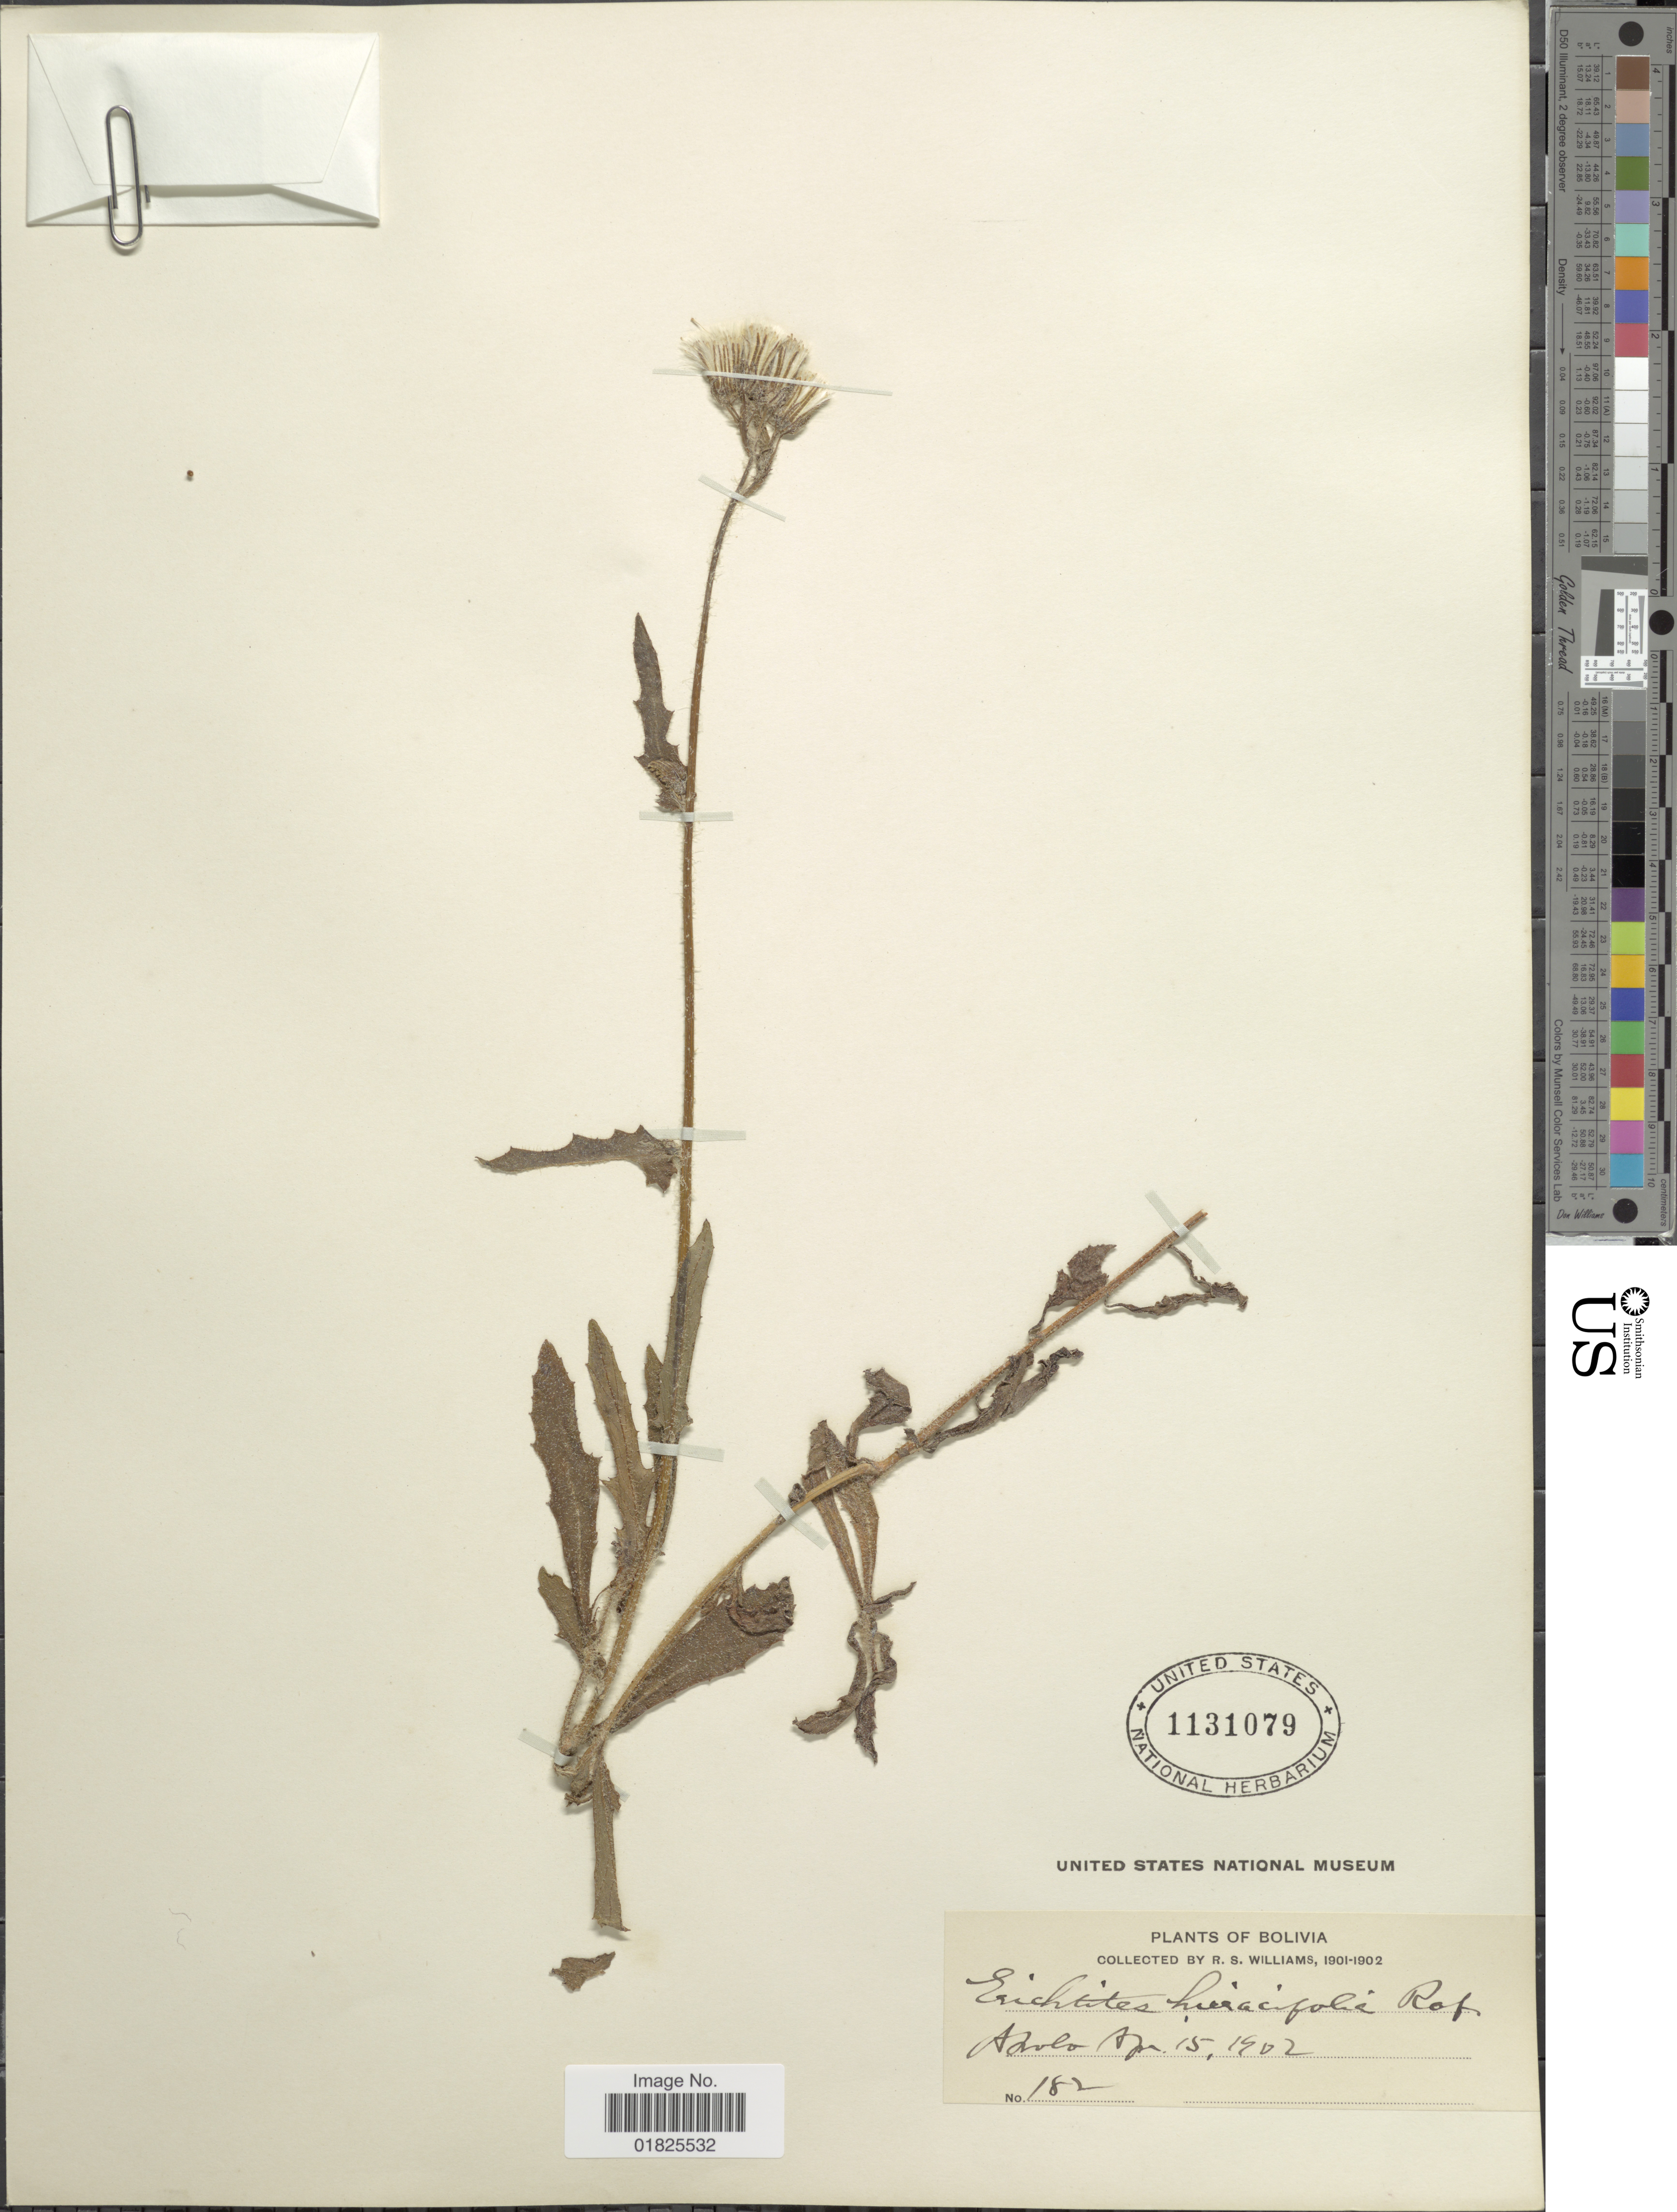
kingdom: Plantae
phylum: Tracheophyta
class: Magnoliopsida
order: Asterales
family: Asteraceae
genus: Erechtites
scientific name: Erechtites hieraciifolius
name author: (L.) Raf. ex DC.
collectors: R. S. Williams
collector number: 182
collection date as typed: Apr. 15, 1902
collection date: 1902-04-15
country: Bolivia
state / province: La Paz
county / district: Franz Tamayo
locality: Apolo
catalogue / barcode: US 1131079